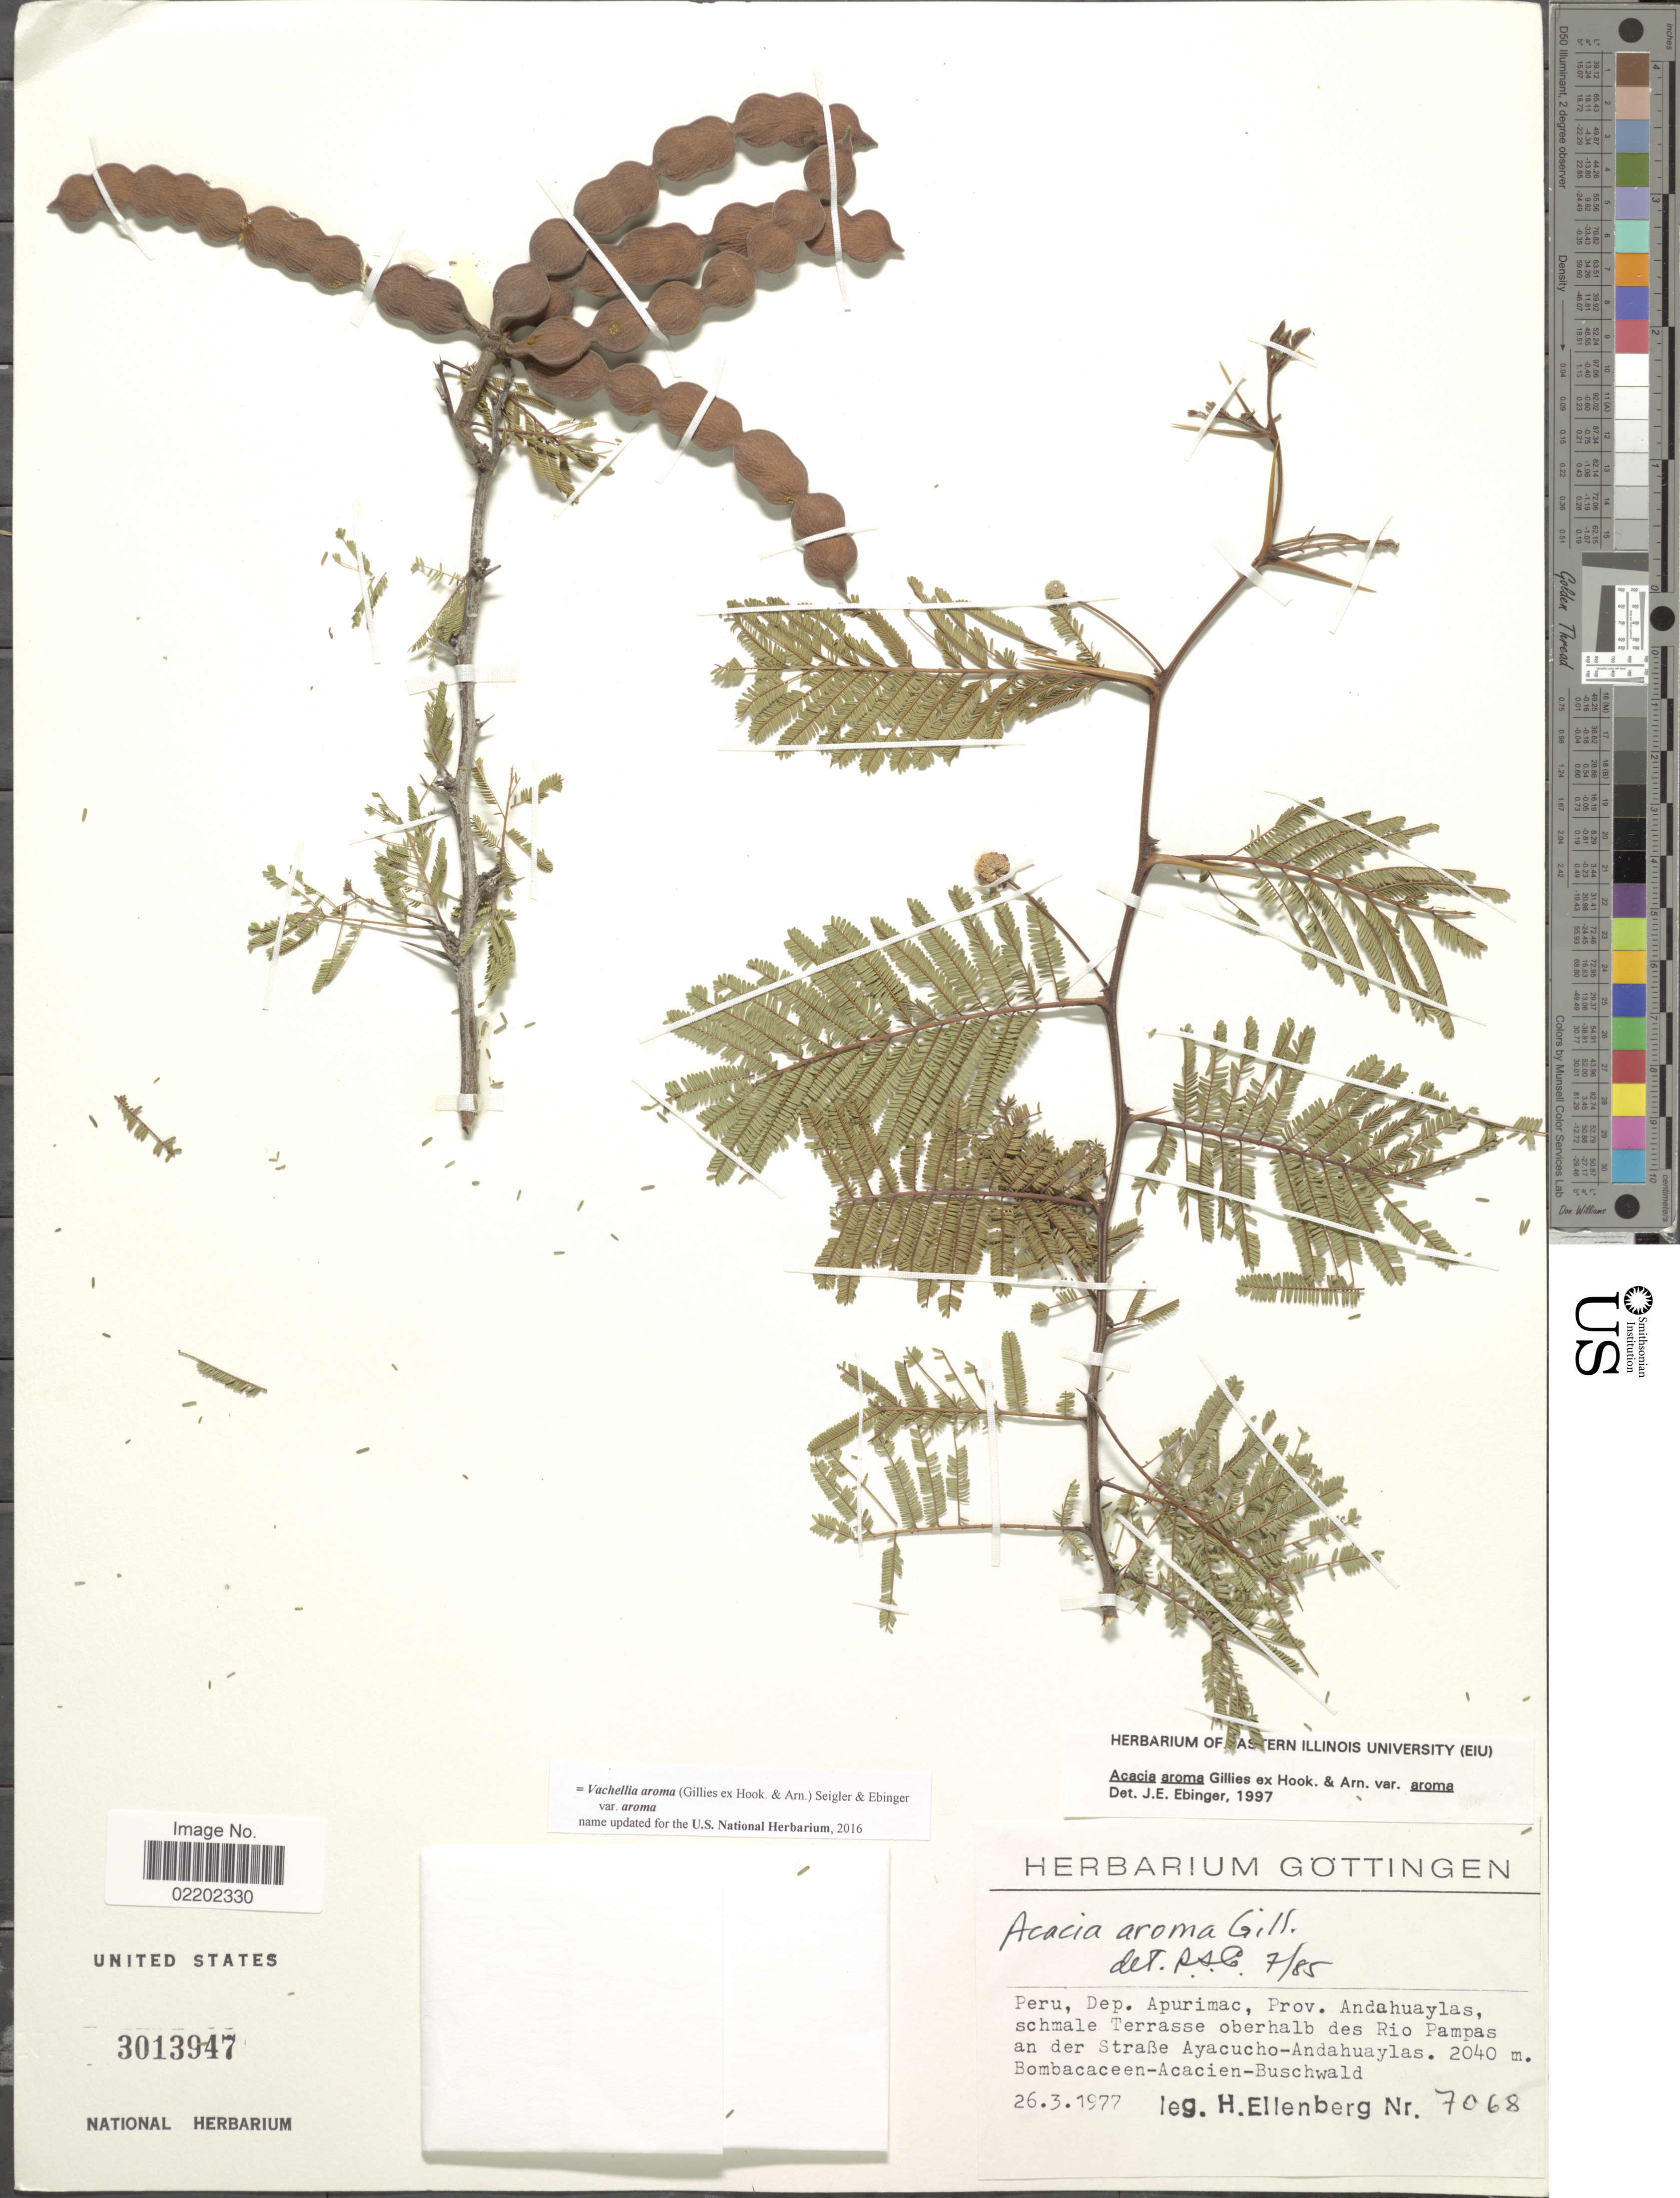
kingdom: Plantae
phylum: Tracheophyta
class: Magnoliopsida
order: Fabales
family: Fabaceae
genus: Vachellia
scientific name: Vachellia aroma var. aroma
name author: (Gillies ex Hook. & Arn.) Seigler & Ebinger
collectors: H. Ellenberg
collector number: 7068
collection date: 1977-03-26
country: Peru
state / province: Apurímac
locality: Dep. Apurimac, Prov. Andahuaylas, schmale Terrasse oberhalb des Rio Pampas and der Straße Ayacucho-Andahuaylas. Bombacaceen-Acacien-Buschwald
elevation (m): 2040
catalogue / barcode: US 3013947